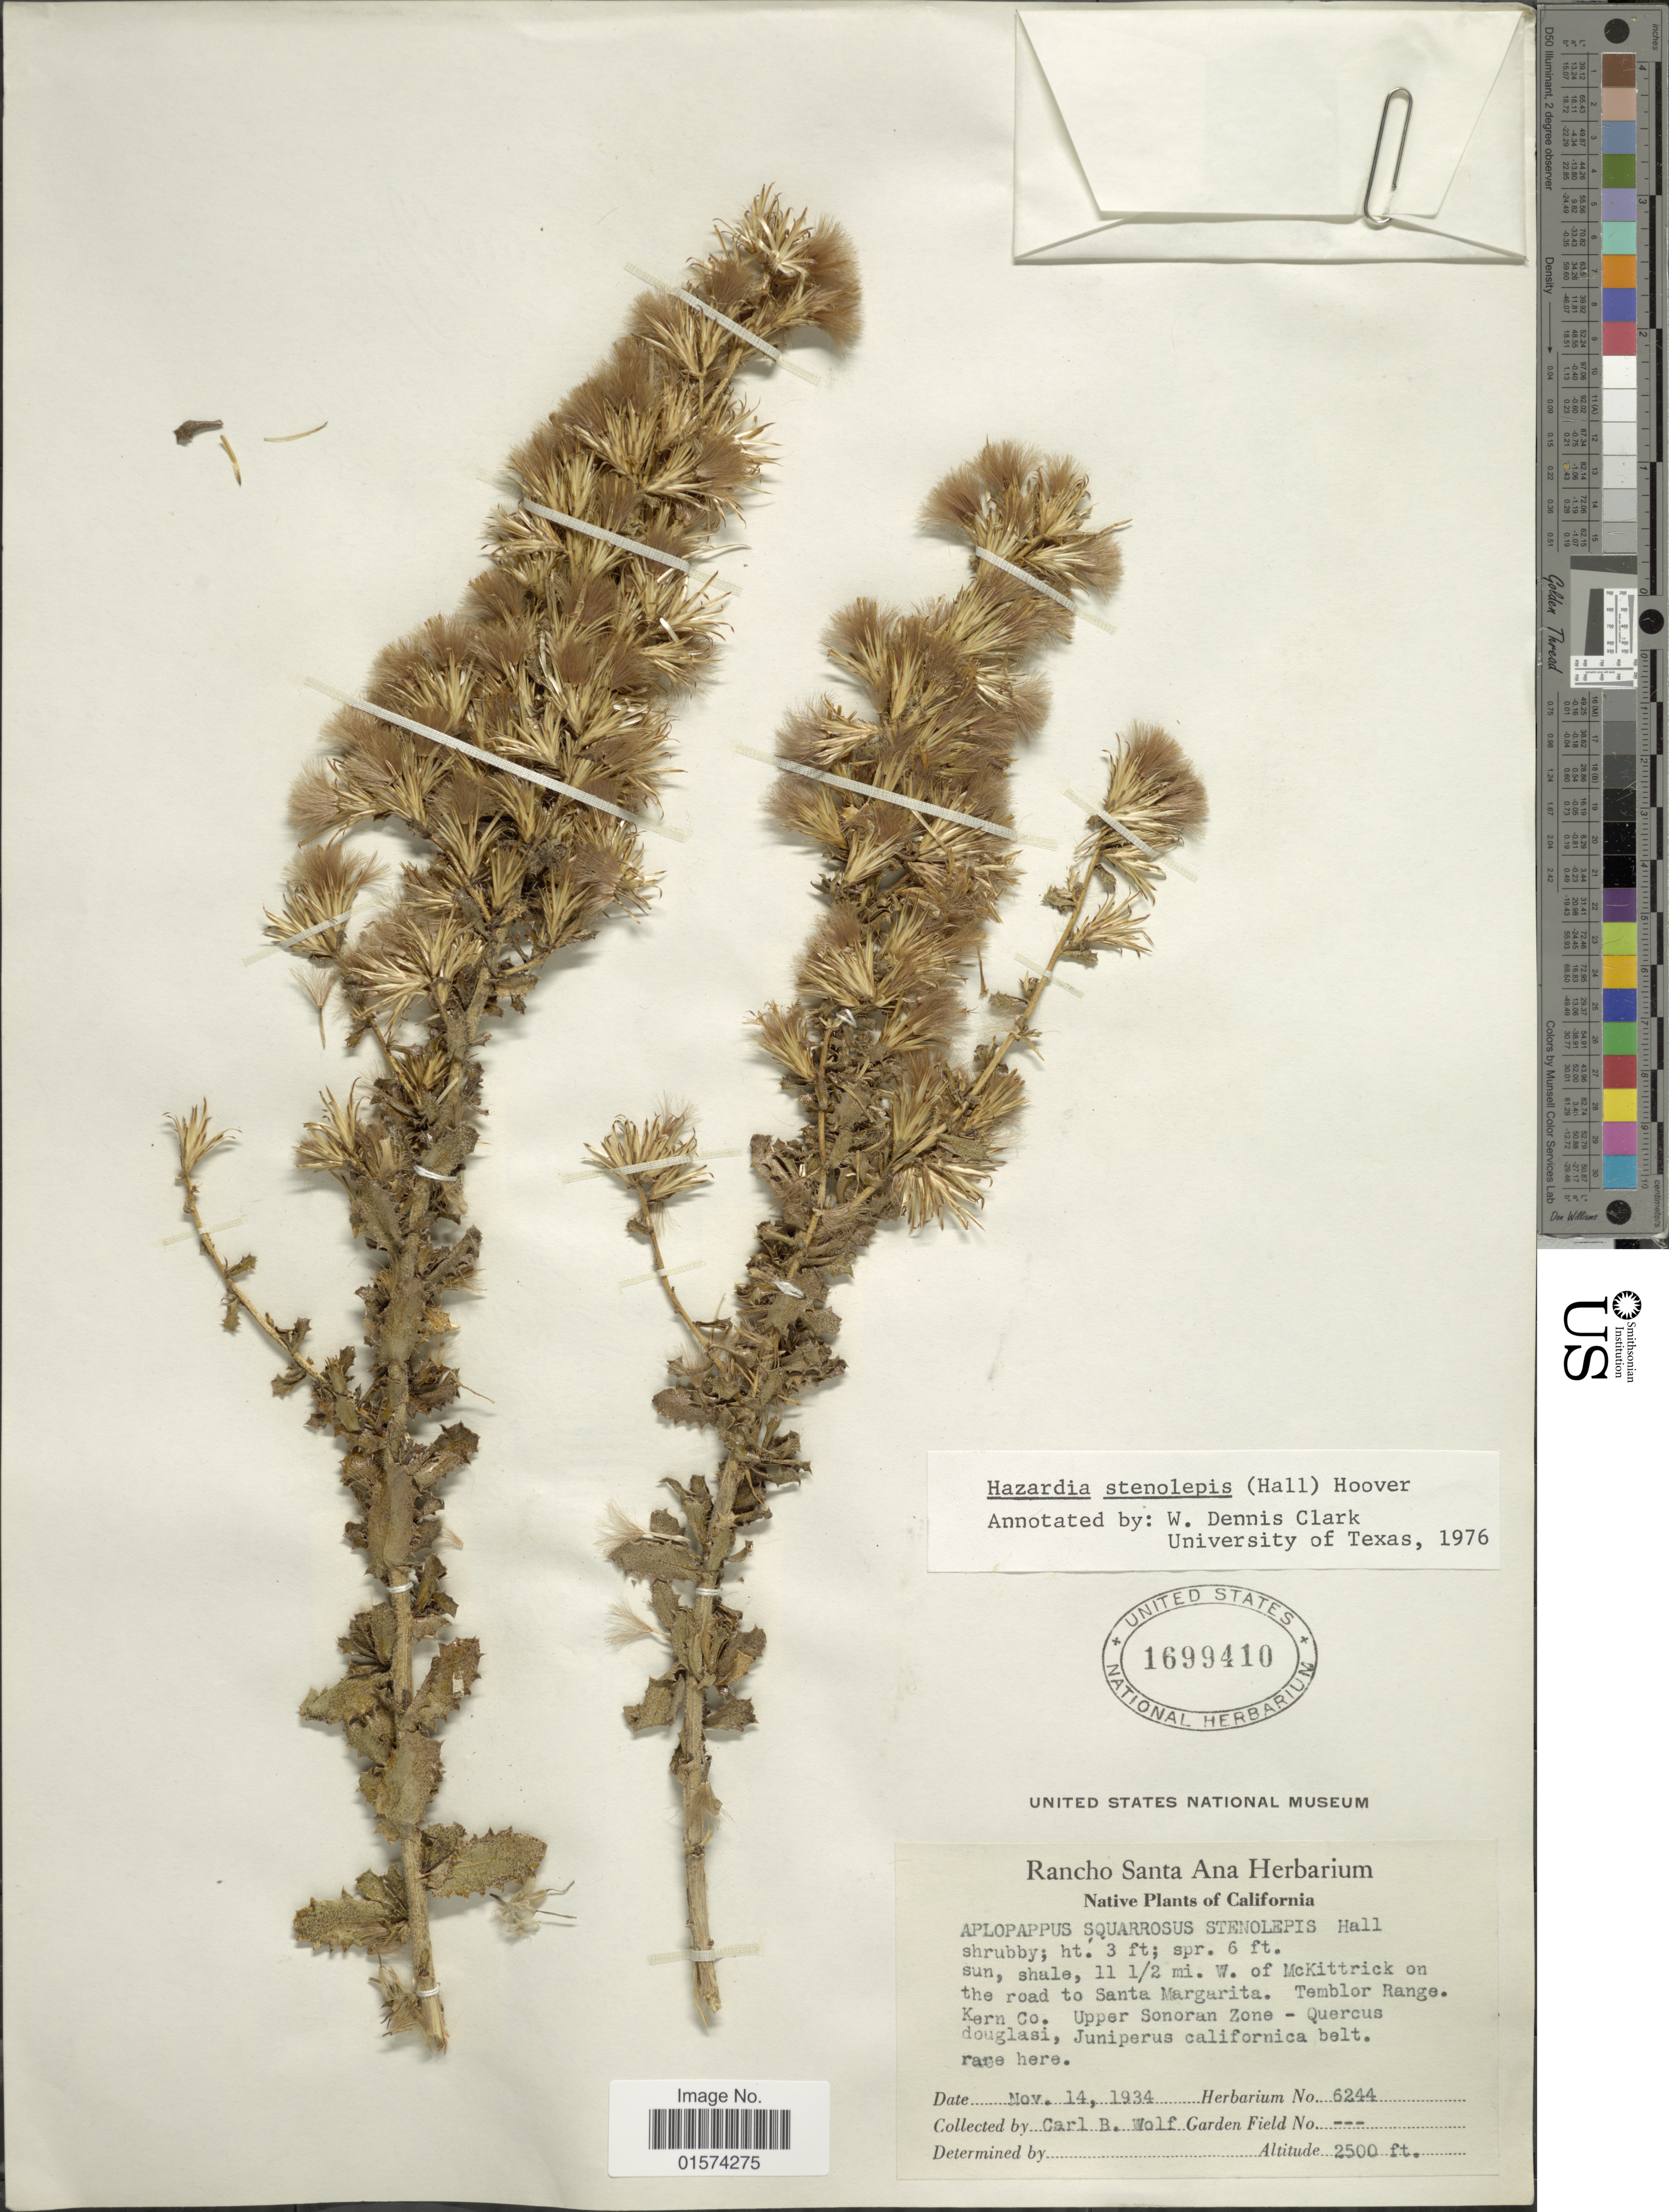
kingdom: Plantae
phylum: Tracheophyta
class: Magnoliopsida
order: Asterales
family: Asteraceae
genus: Hazardia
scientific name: Hazardia stenolepis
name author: (H.M. Hall) Hoover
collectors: C. B. Wolf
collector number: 6244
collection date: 1934-11-14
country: United States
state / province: California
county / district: Kern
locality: Native plants of California, sun, shale, 11 1/2 mi. W. of McKittrick on road to Santa Margarita, Temblor Range. Kern Co., Upper Sonoran Zone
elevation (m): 762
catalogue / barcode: US 1699410